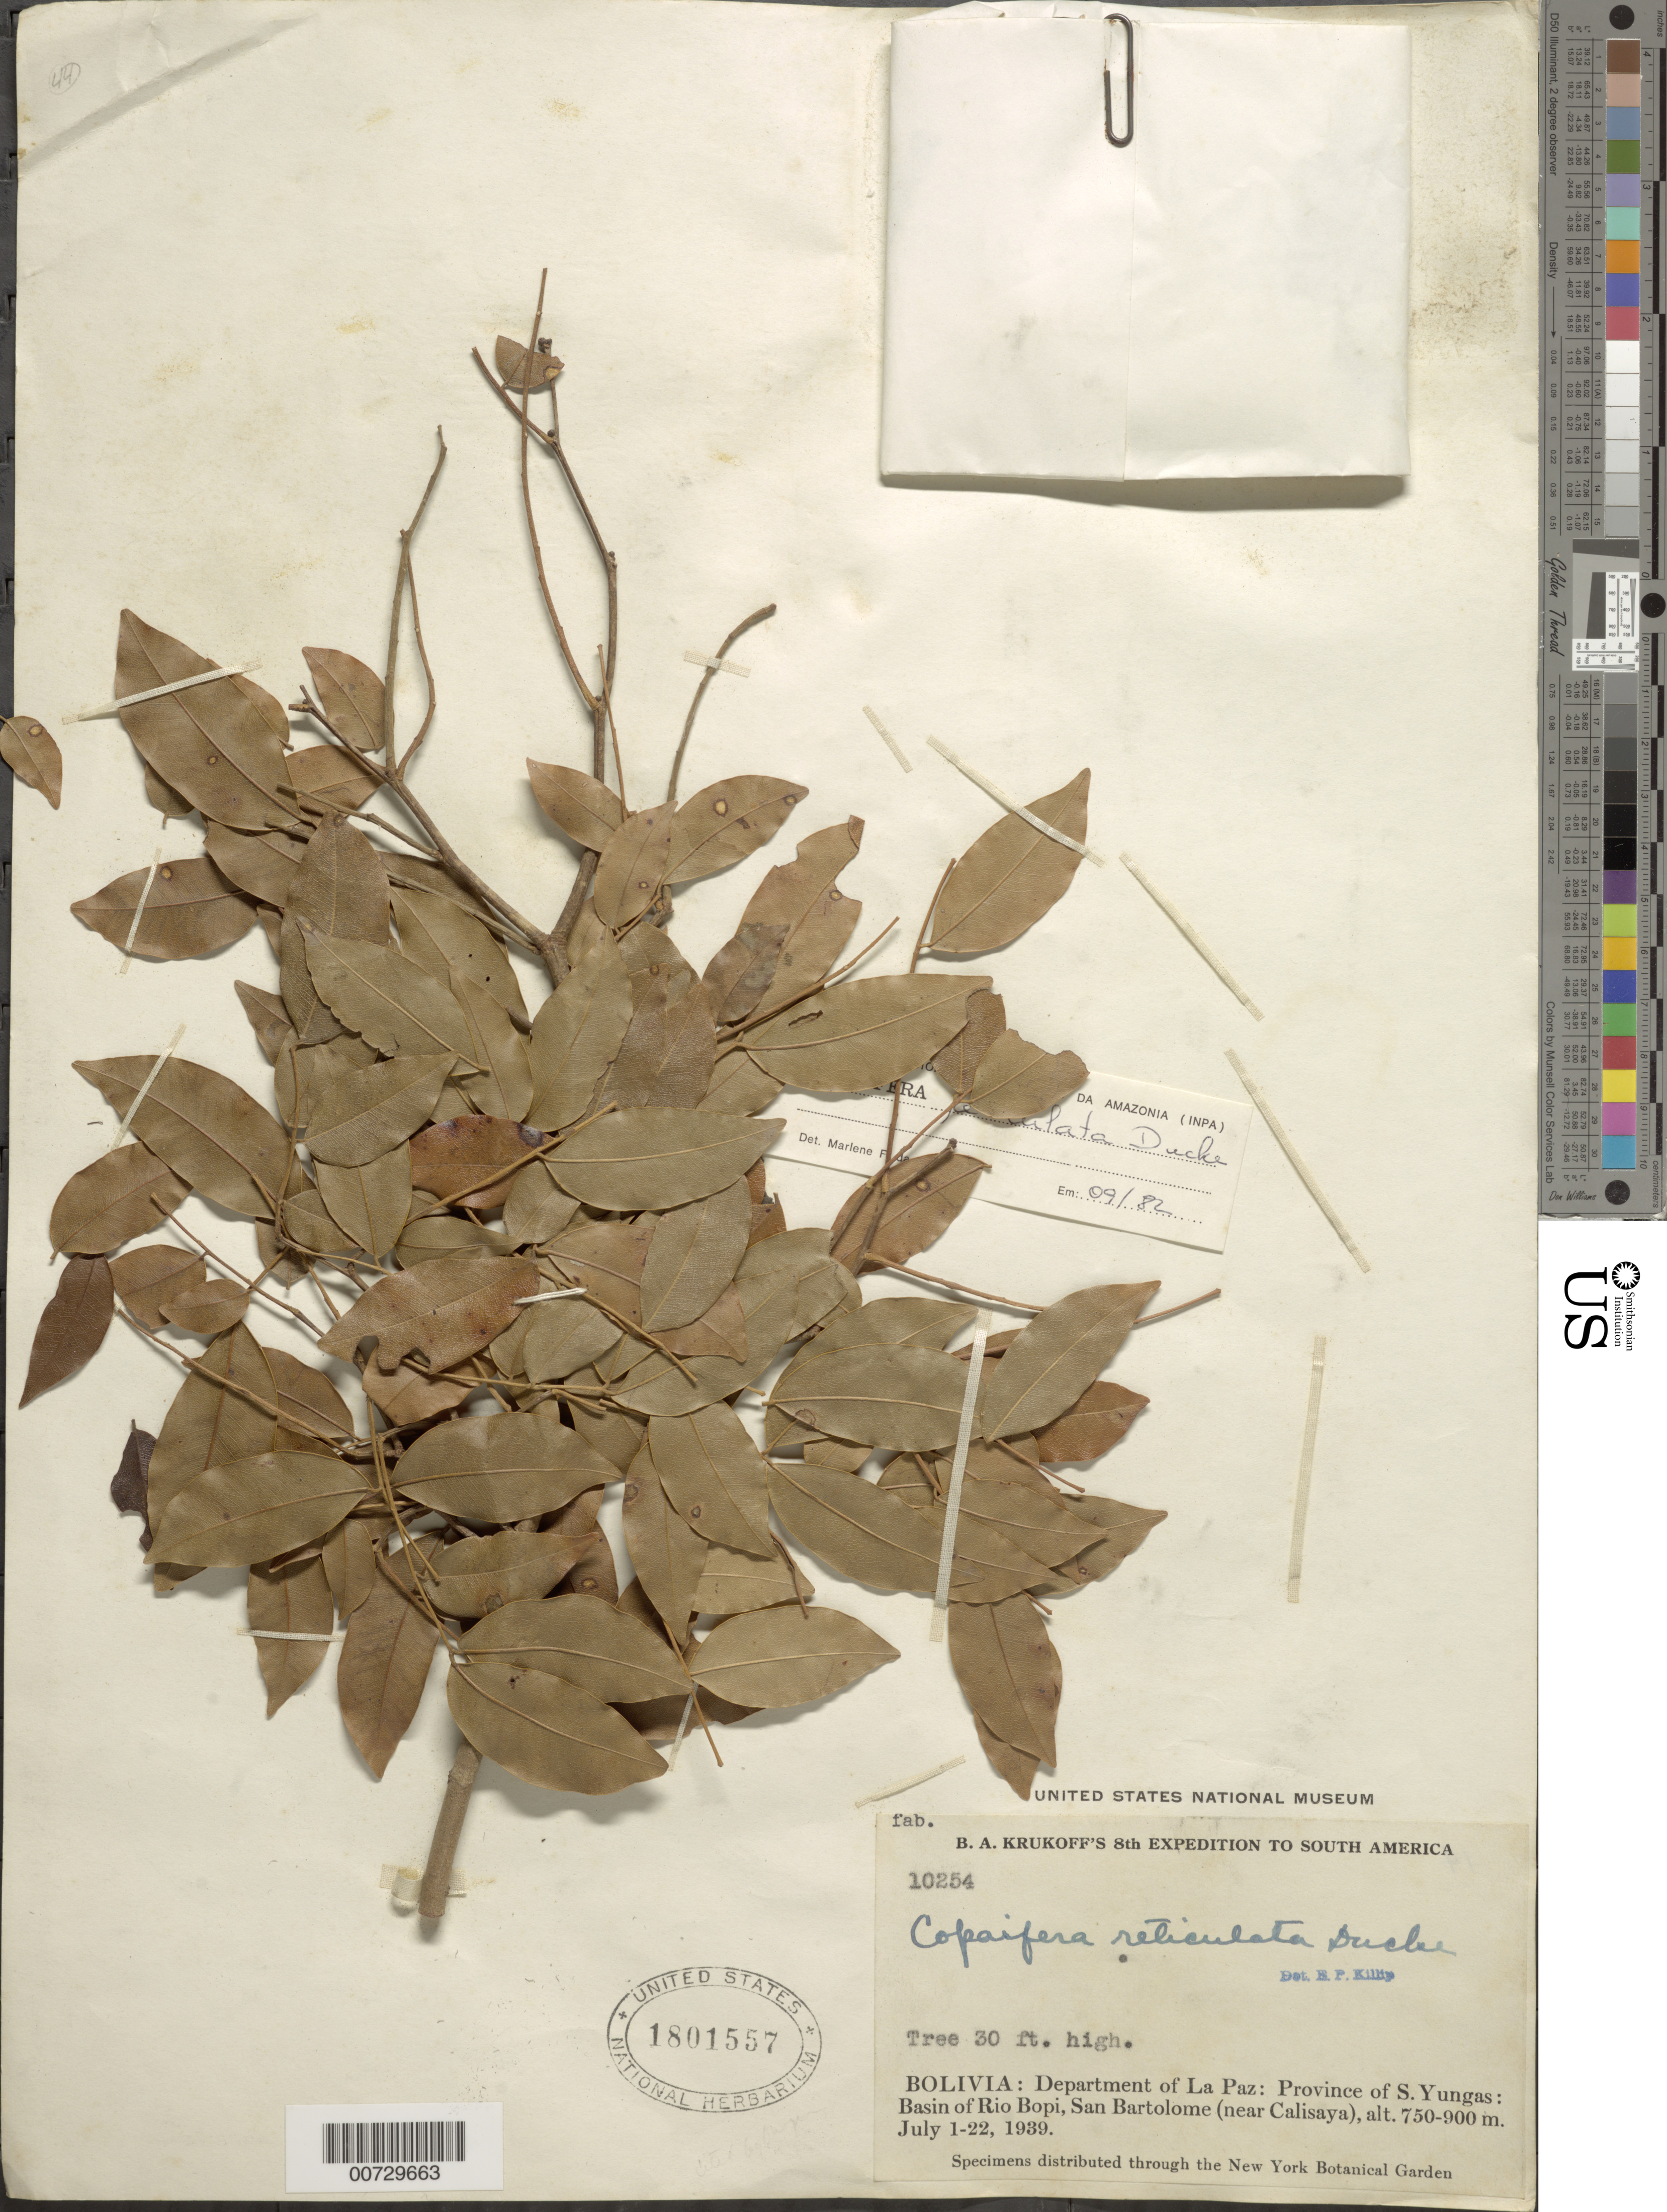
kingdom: Plantae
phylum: Tracheophyta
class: Magnoliopsida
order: Fabales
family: Fabaceae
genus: Copaifera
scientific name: Copaifera reticulata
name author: Ducke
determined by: Silva, M. F. da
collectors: B. A. Krukoff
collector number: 10254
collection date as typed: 01 Jul 1939 to 22 Jul 1939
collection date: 1939-07-01/1939-07-22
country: Bolivia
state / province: La Paz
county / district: Sud Yungas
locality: San Bartolome, near Calisaya, Basin of Rio Bopi.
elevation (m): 750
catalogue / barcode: US 1801557